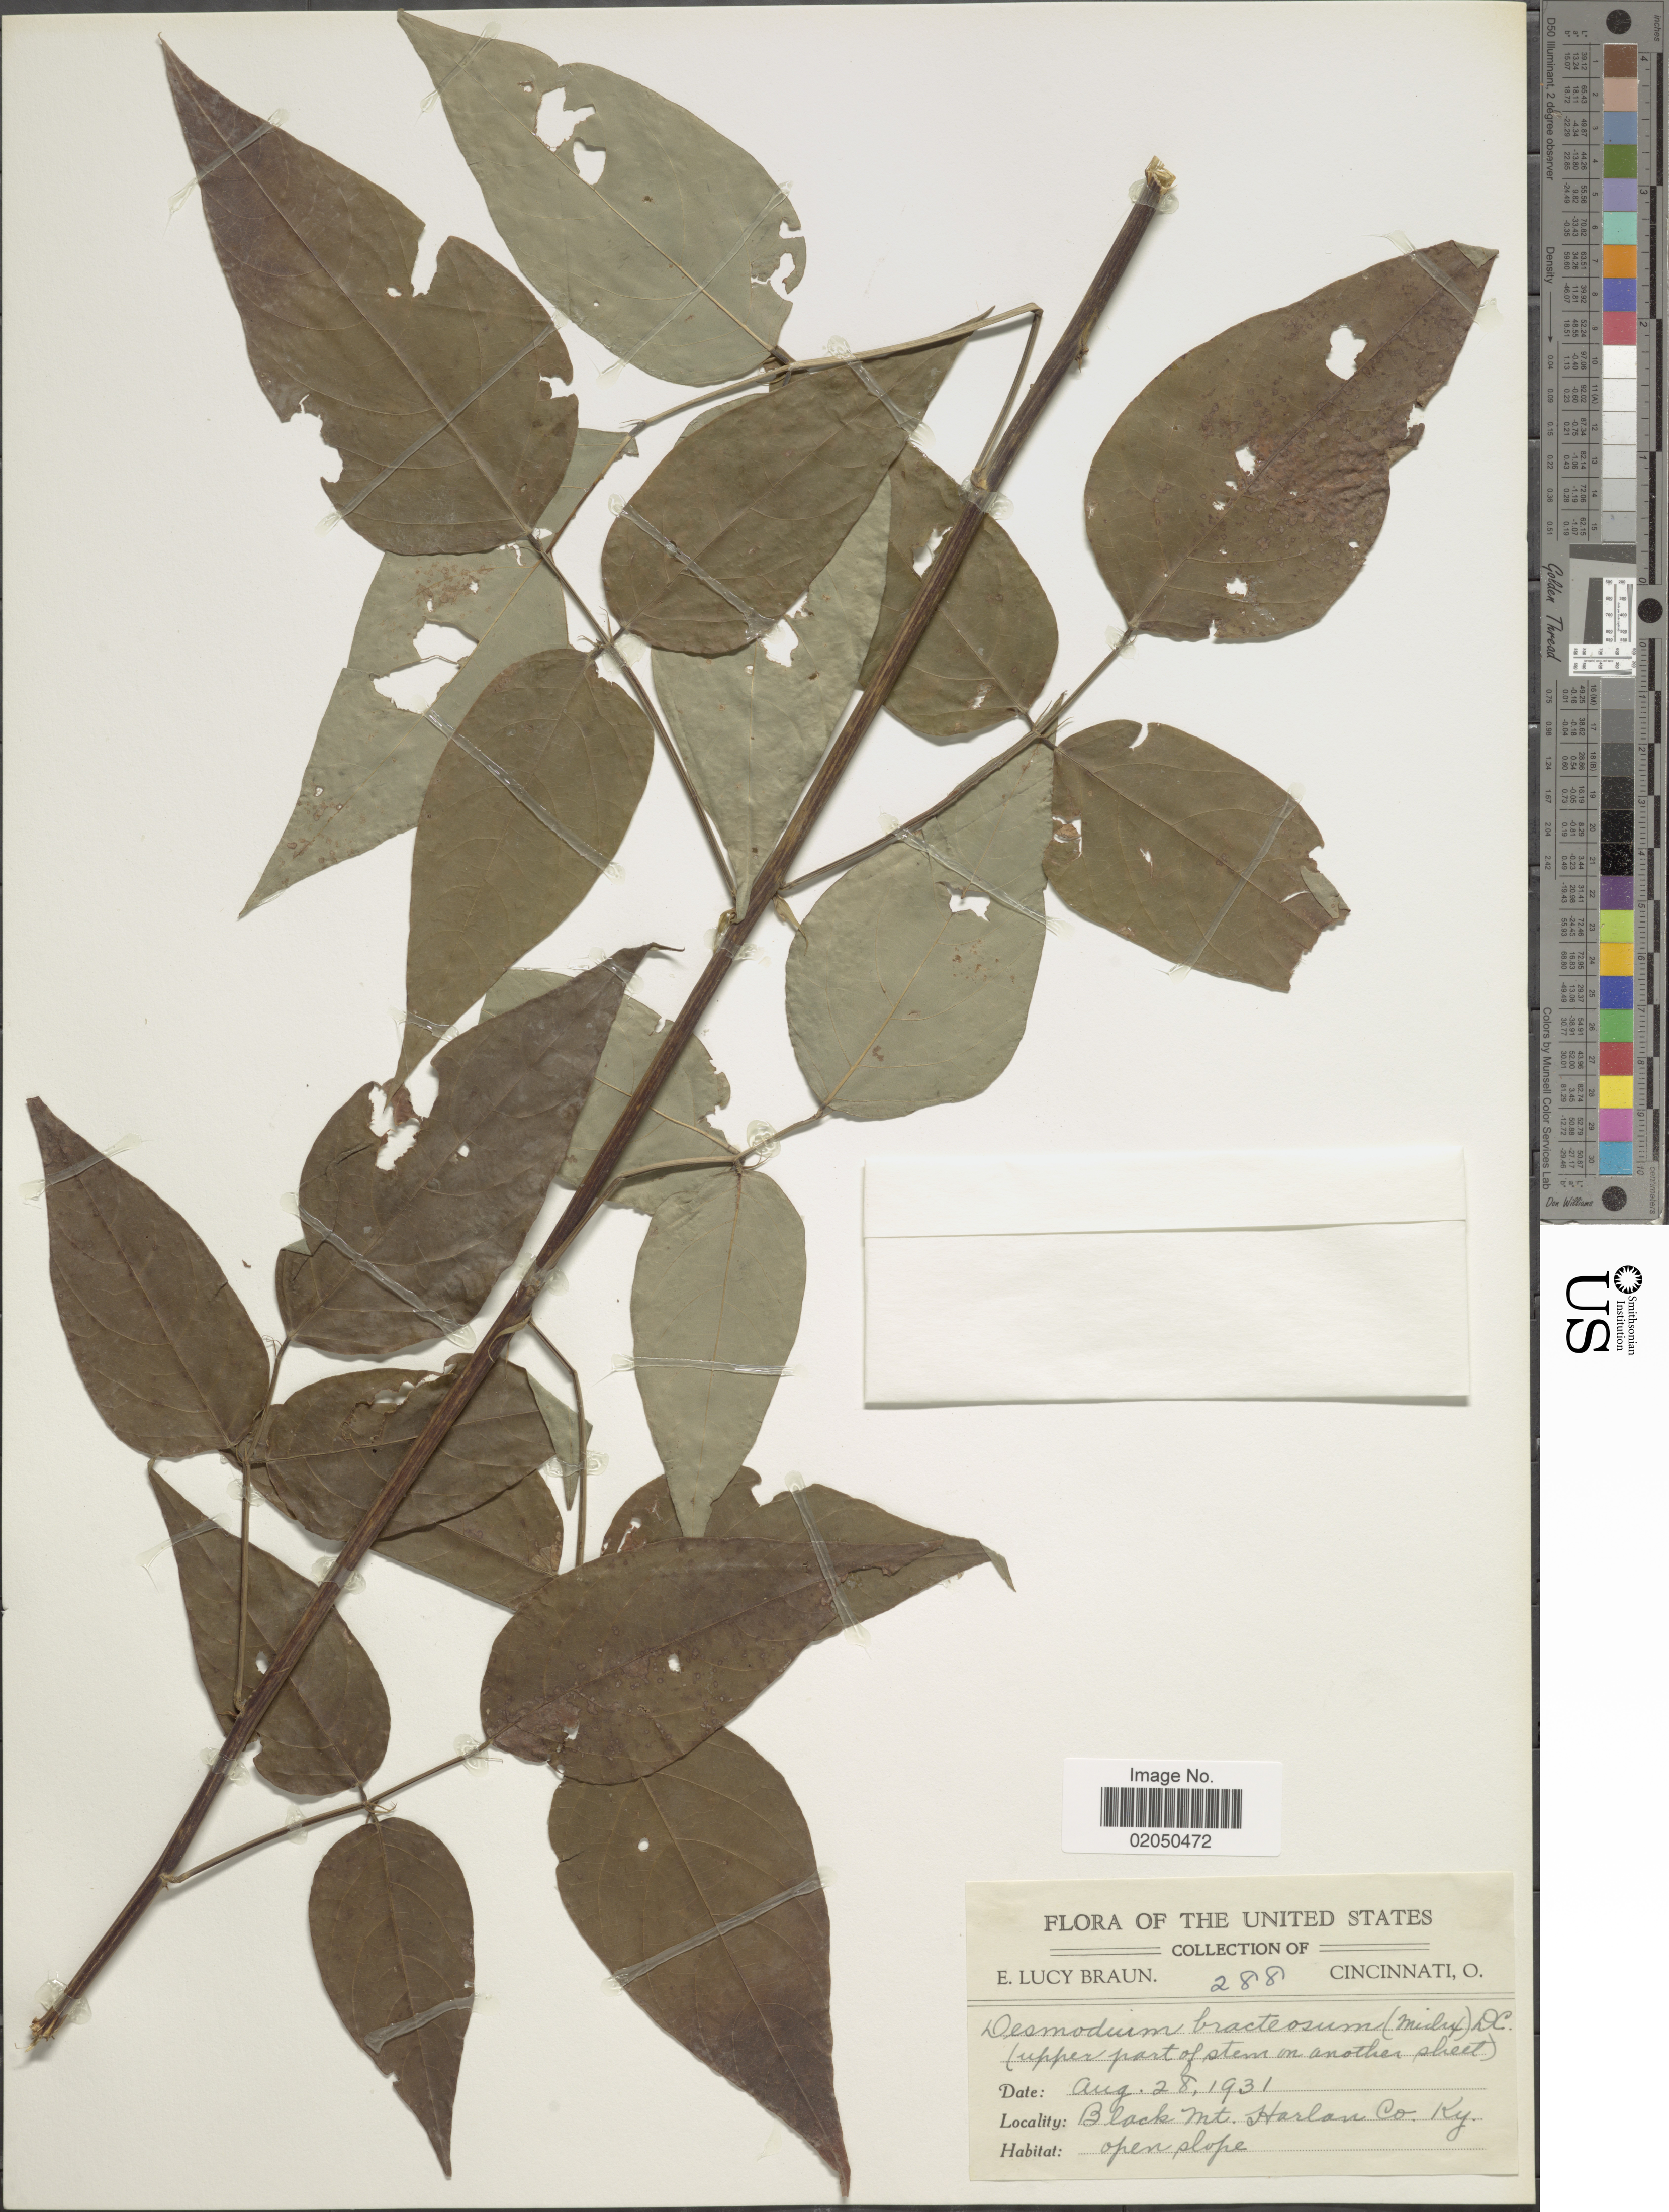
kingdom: Plantae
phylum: Tracheophyta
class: Magnoliopsida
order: Fabales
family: Fabaceae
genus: Desmodium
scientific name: Desmodium cuspidatum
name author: (Muhl. ex Willd.) Loudon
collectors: E. L. Braun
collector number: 288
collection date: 1931-08-28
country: United States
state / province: Kentucky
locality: Black Mt. Harlon Co.